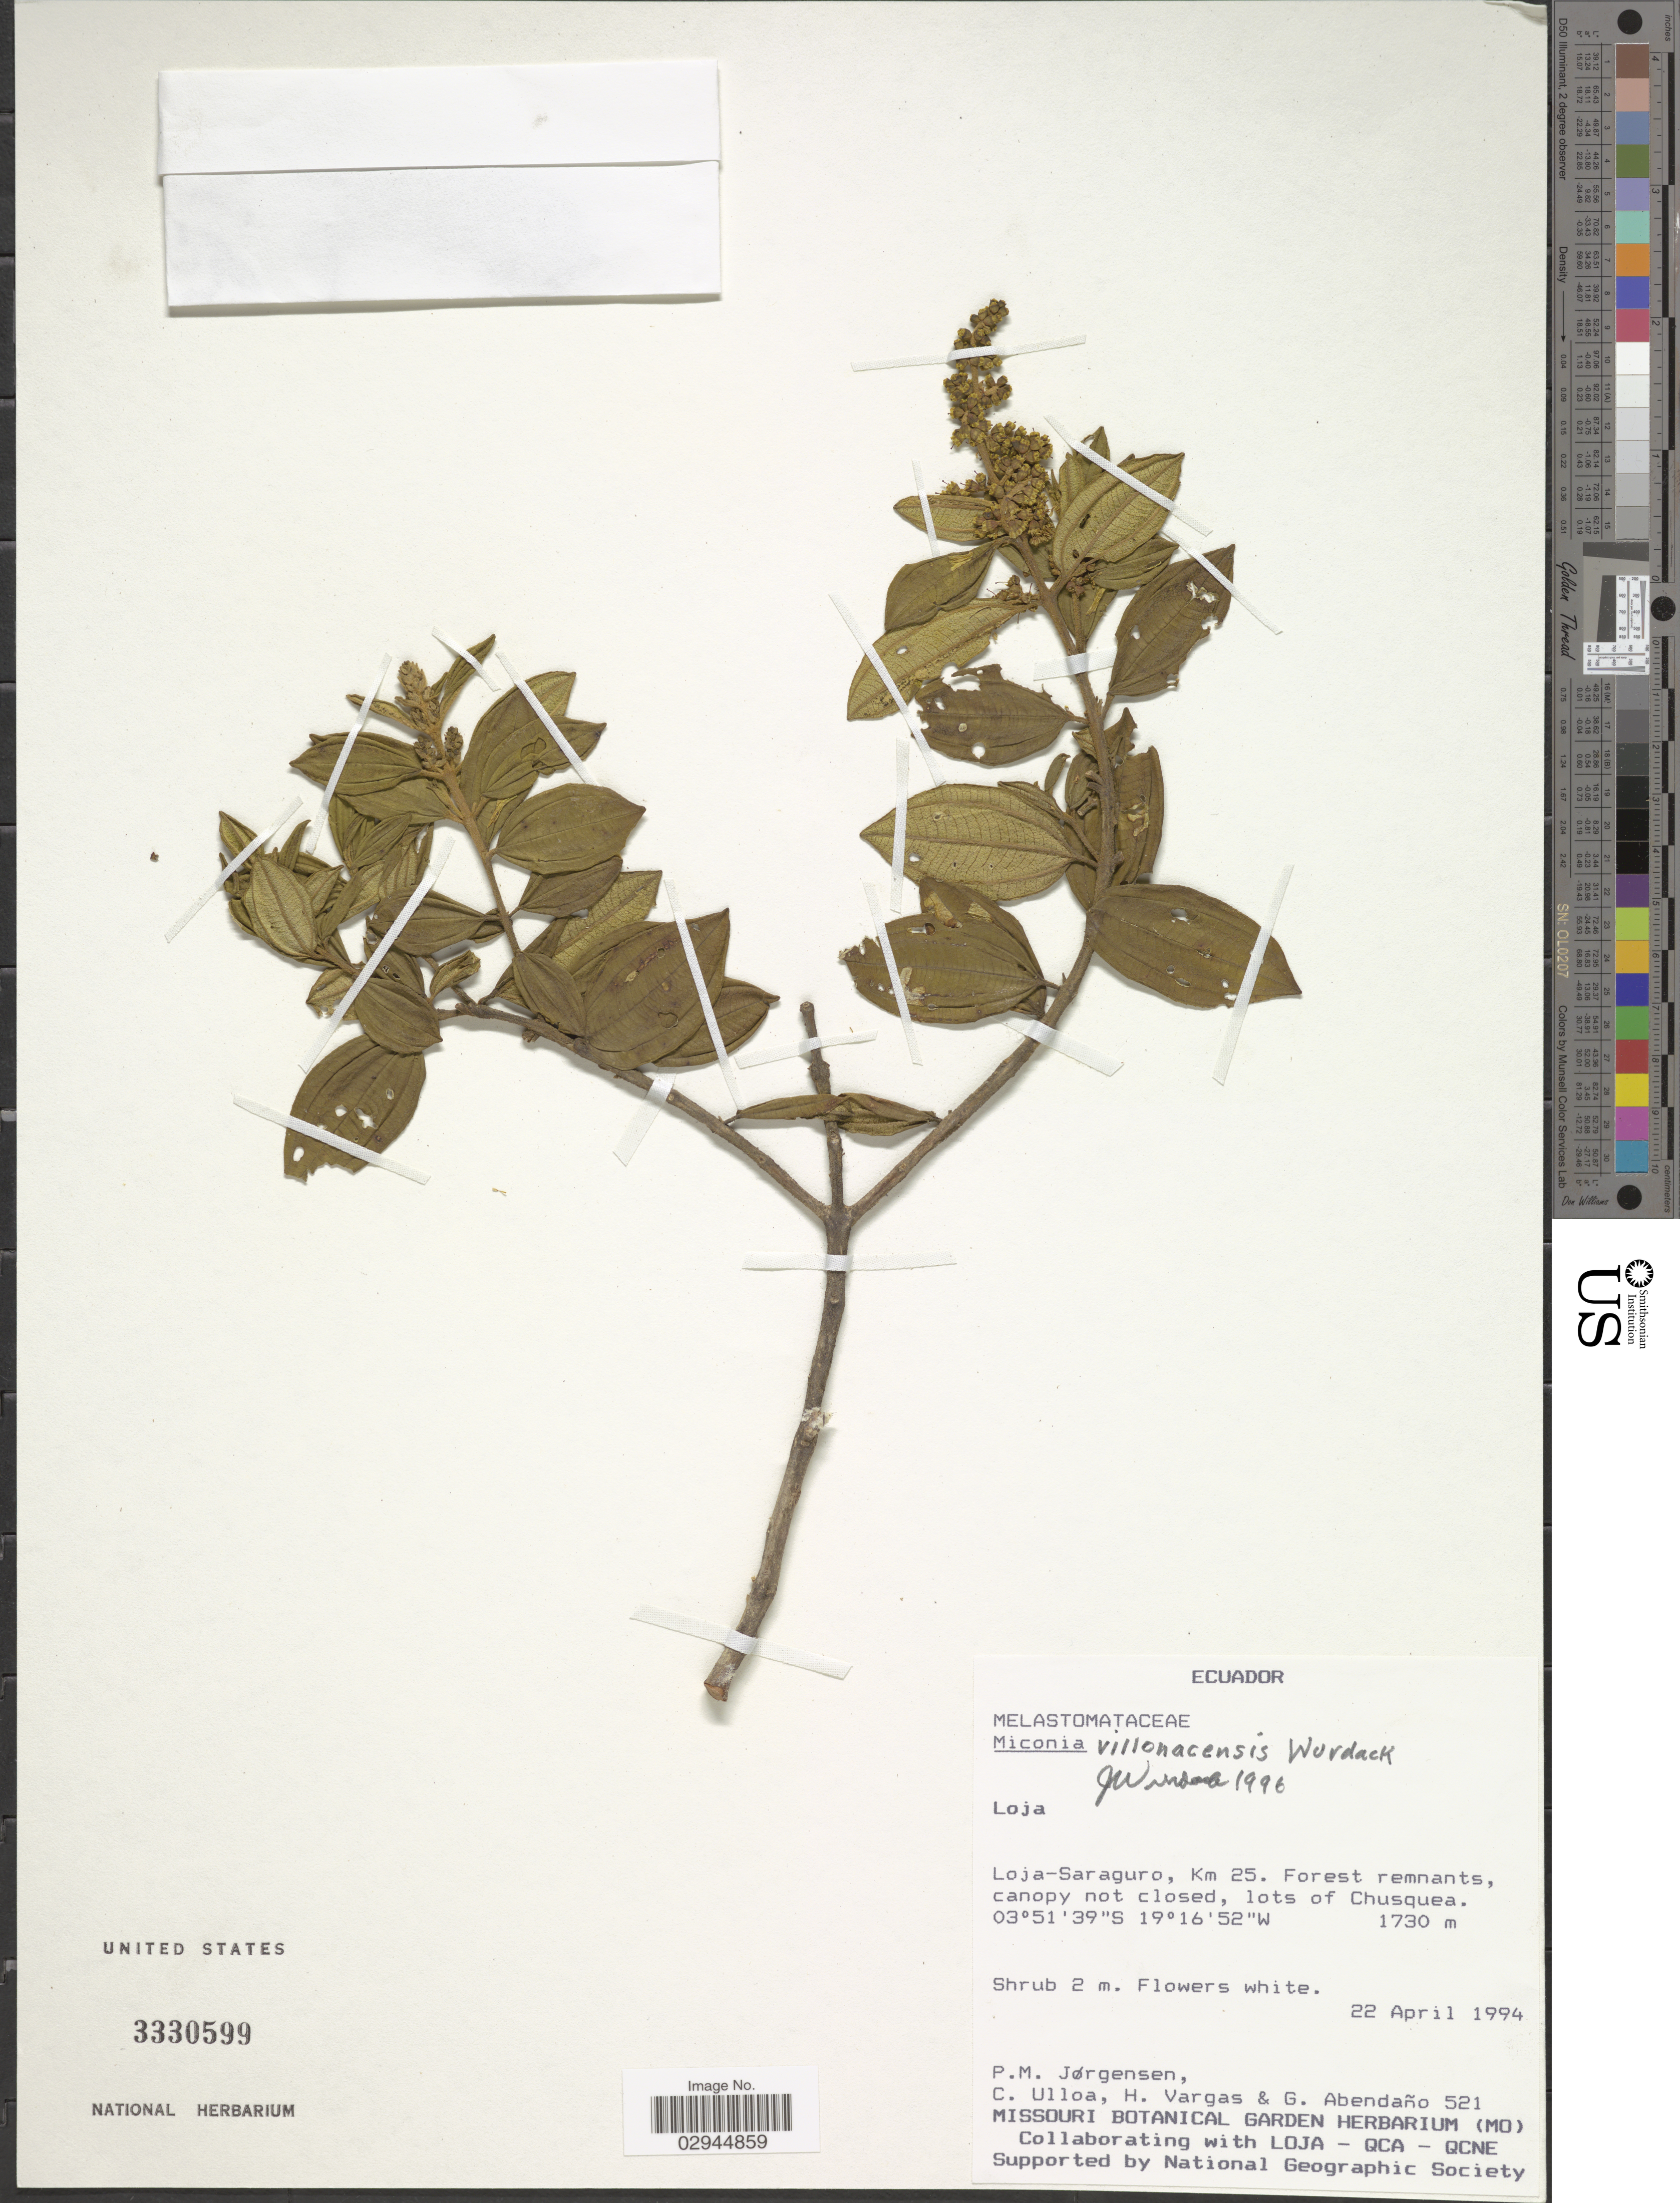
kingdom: Plantae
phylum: Tracheophyta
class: Magnoliopsida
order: Myrtales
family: Melastomataceae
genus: Miconia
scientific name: Miconia villonacensis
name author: Wurdack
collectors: P. Jørgensen, C. Ulloa, H. Vargas & G. Abendaño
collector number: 521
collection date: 1994-04-22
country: Ecuador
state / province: Loja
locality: Loja-Saraguro, Km 25. Forest remnants, canopy not closed, lots of Chusquea.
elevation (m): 1730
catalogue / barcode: US 3330599